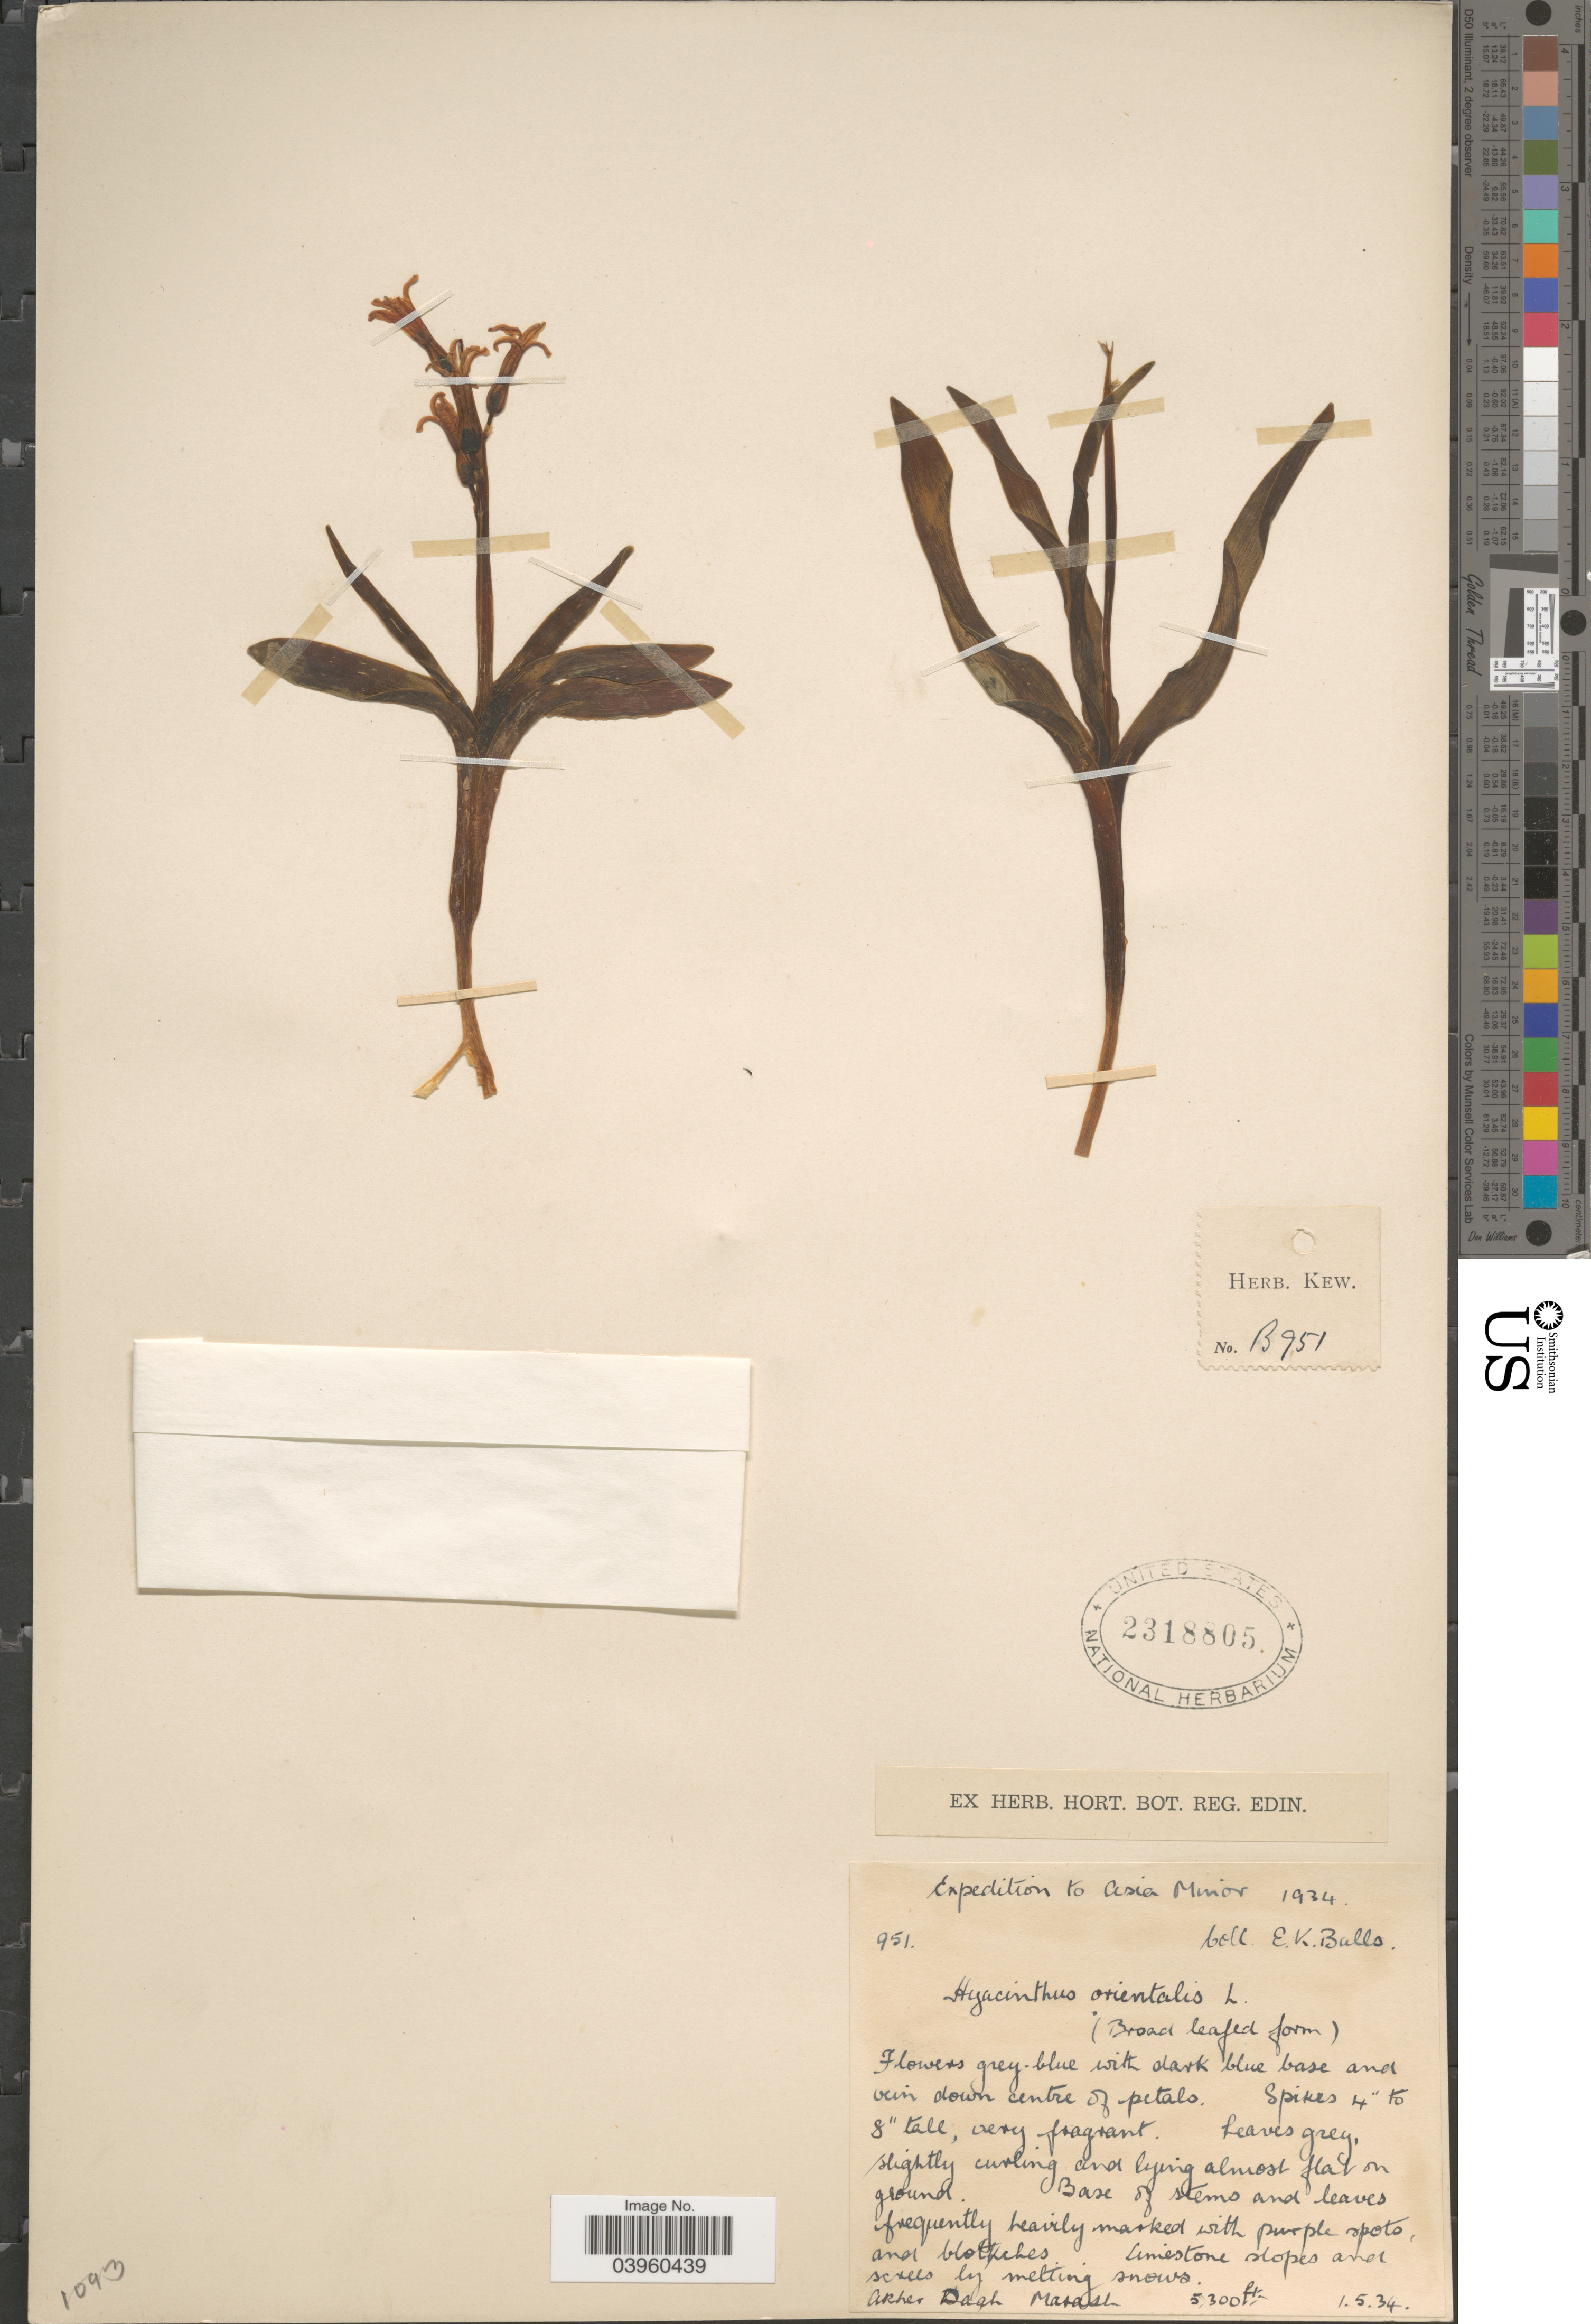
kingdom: Plantae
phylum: Tracheophyta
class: Liliopsida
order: Asparagales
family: Asparagaceae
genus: Hyacinthus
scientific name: Hyacinthus orientalis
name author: L.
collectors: E. K. Balls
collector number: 951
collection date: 1934-05-01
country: Turkey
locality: Asia Minor. Akher Dagh Masash.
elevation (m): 1615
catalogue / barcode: US 2318805